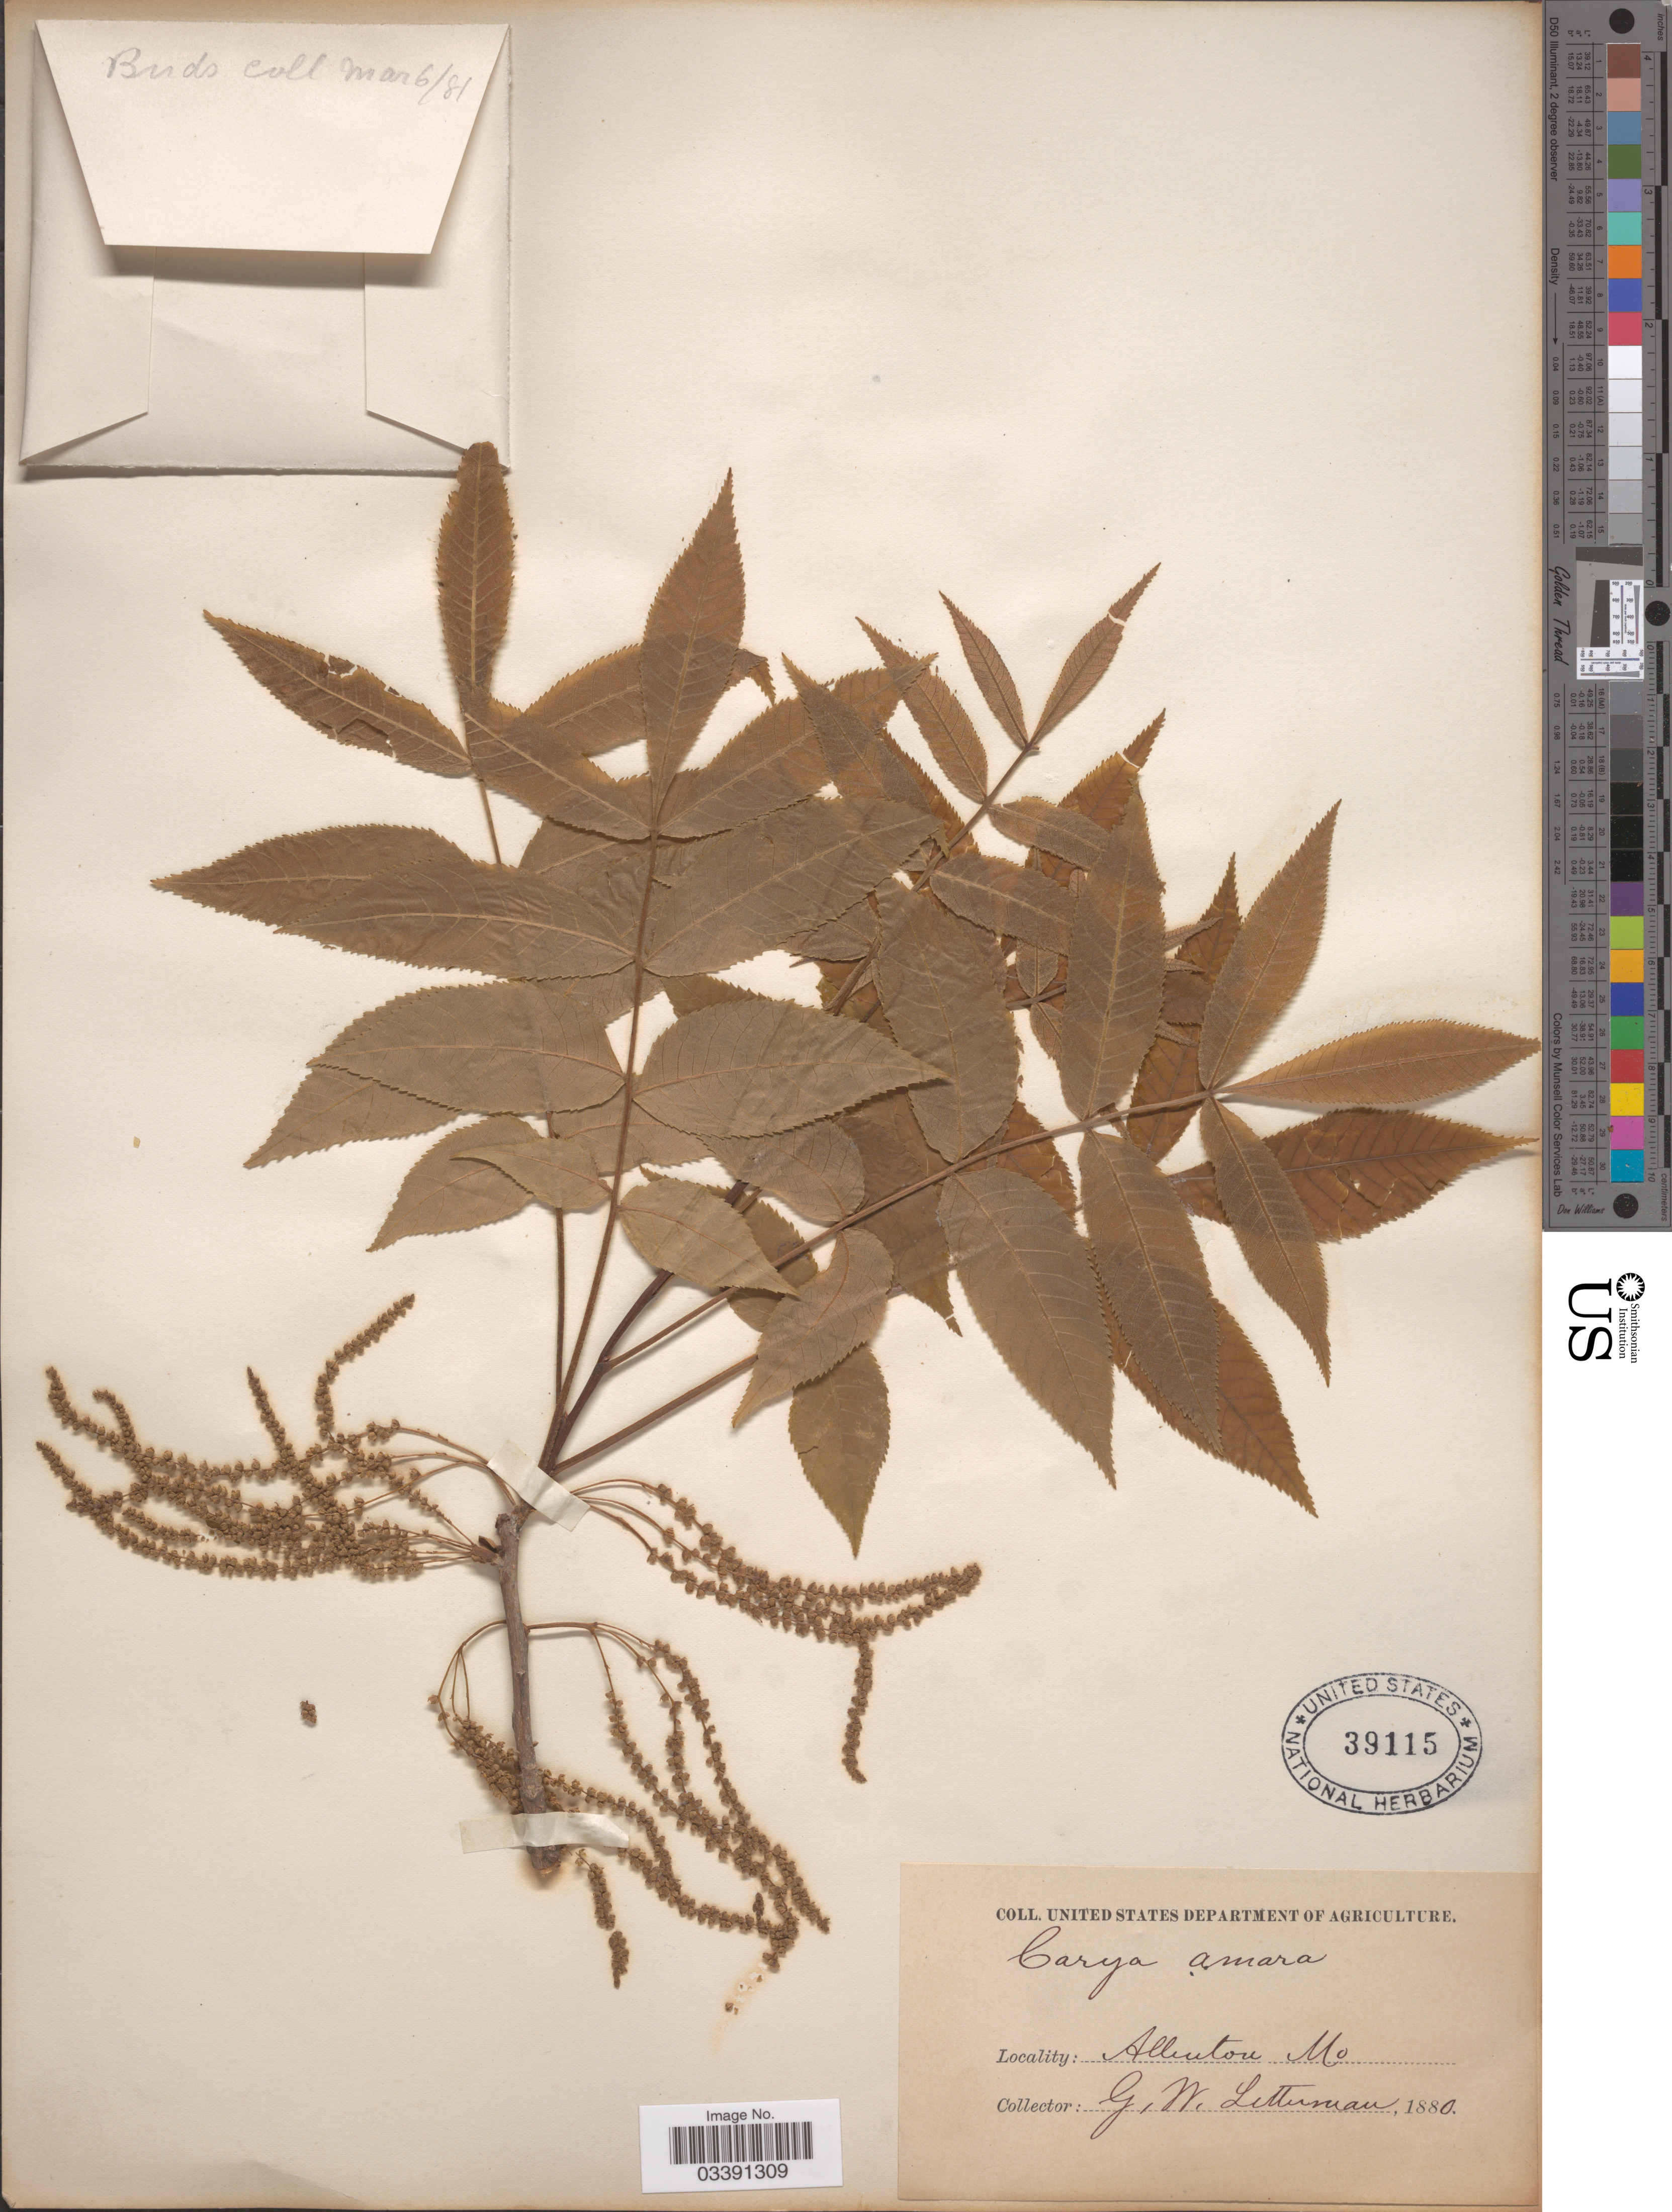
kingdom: Plantae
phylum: Tracheophyta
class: Magnoliopsida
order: Fagales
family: Juglandaceae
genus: Carya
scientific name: Carya cordiformis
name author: (Wangenh.) K. Koch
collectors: G. W. Letterman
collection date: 1880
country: United States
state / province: Missouri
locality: Allenton.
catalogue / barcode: US 39115